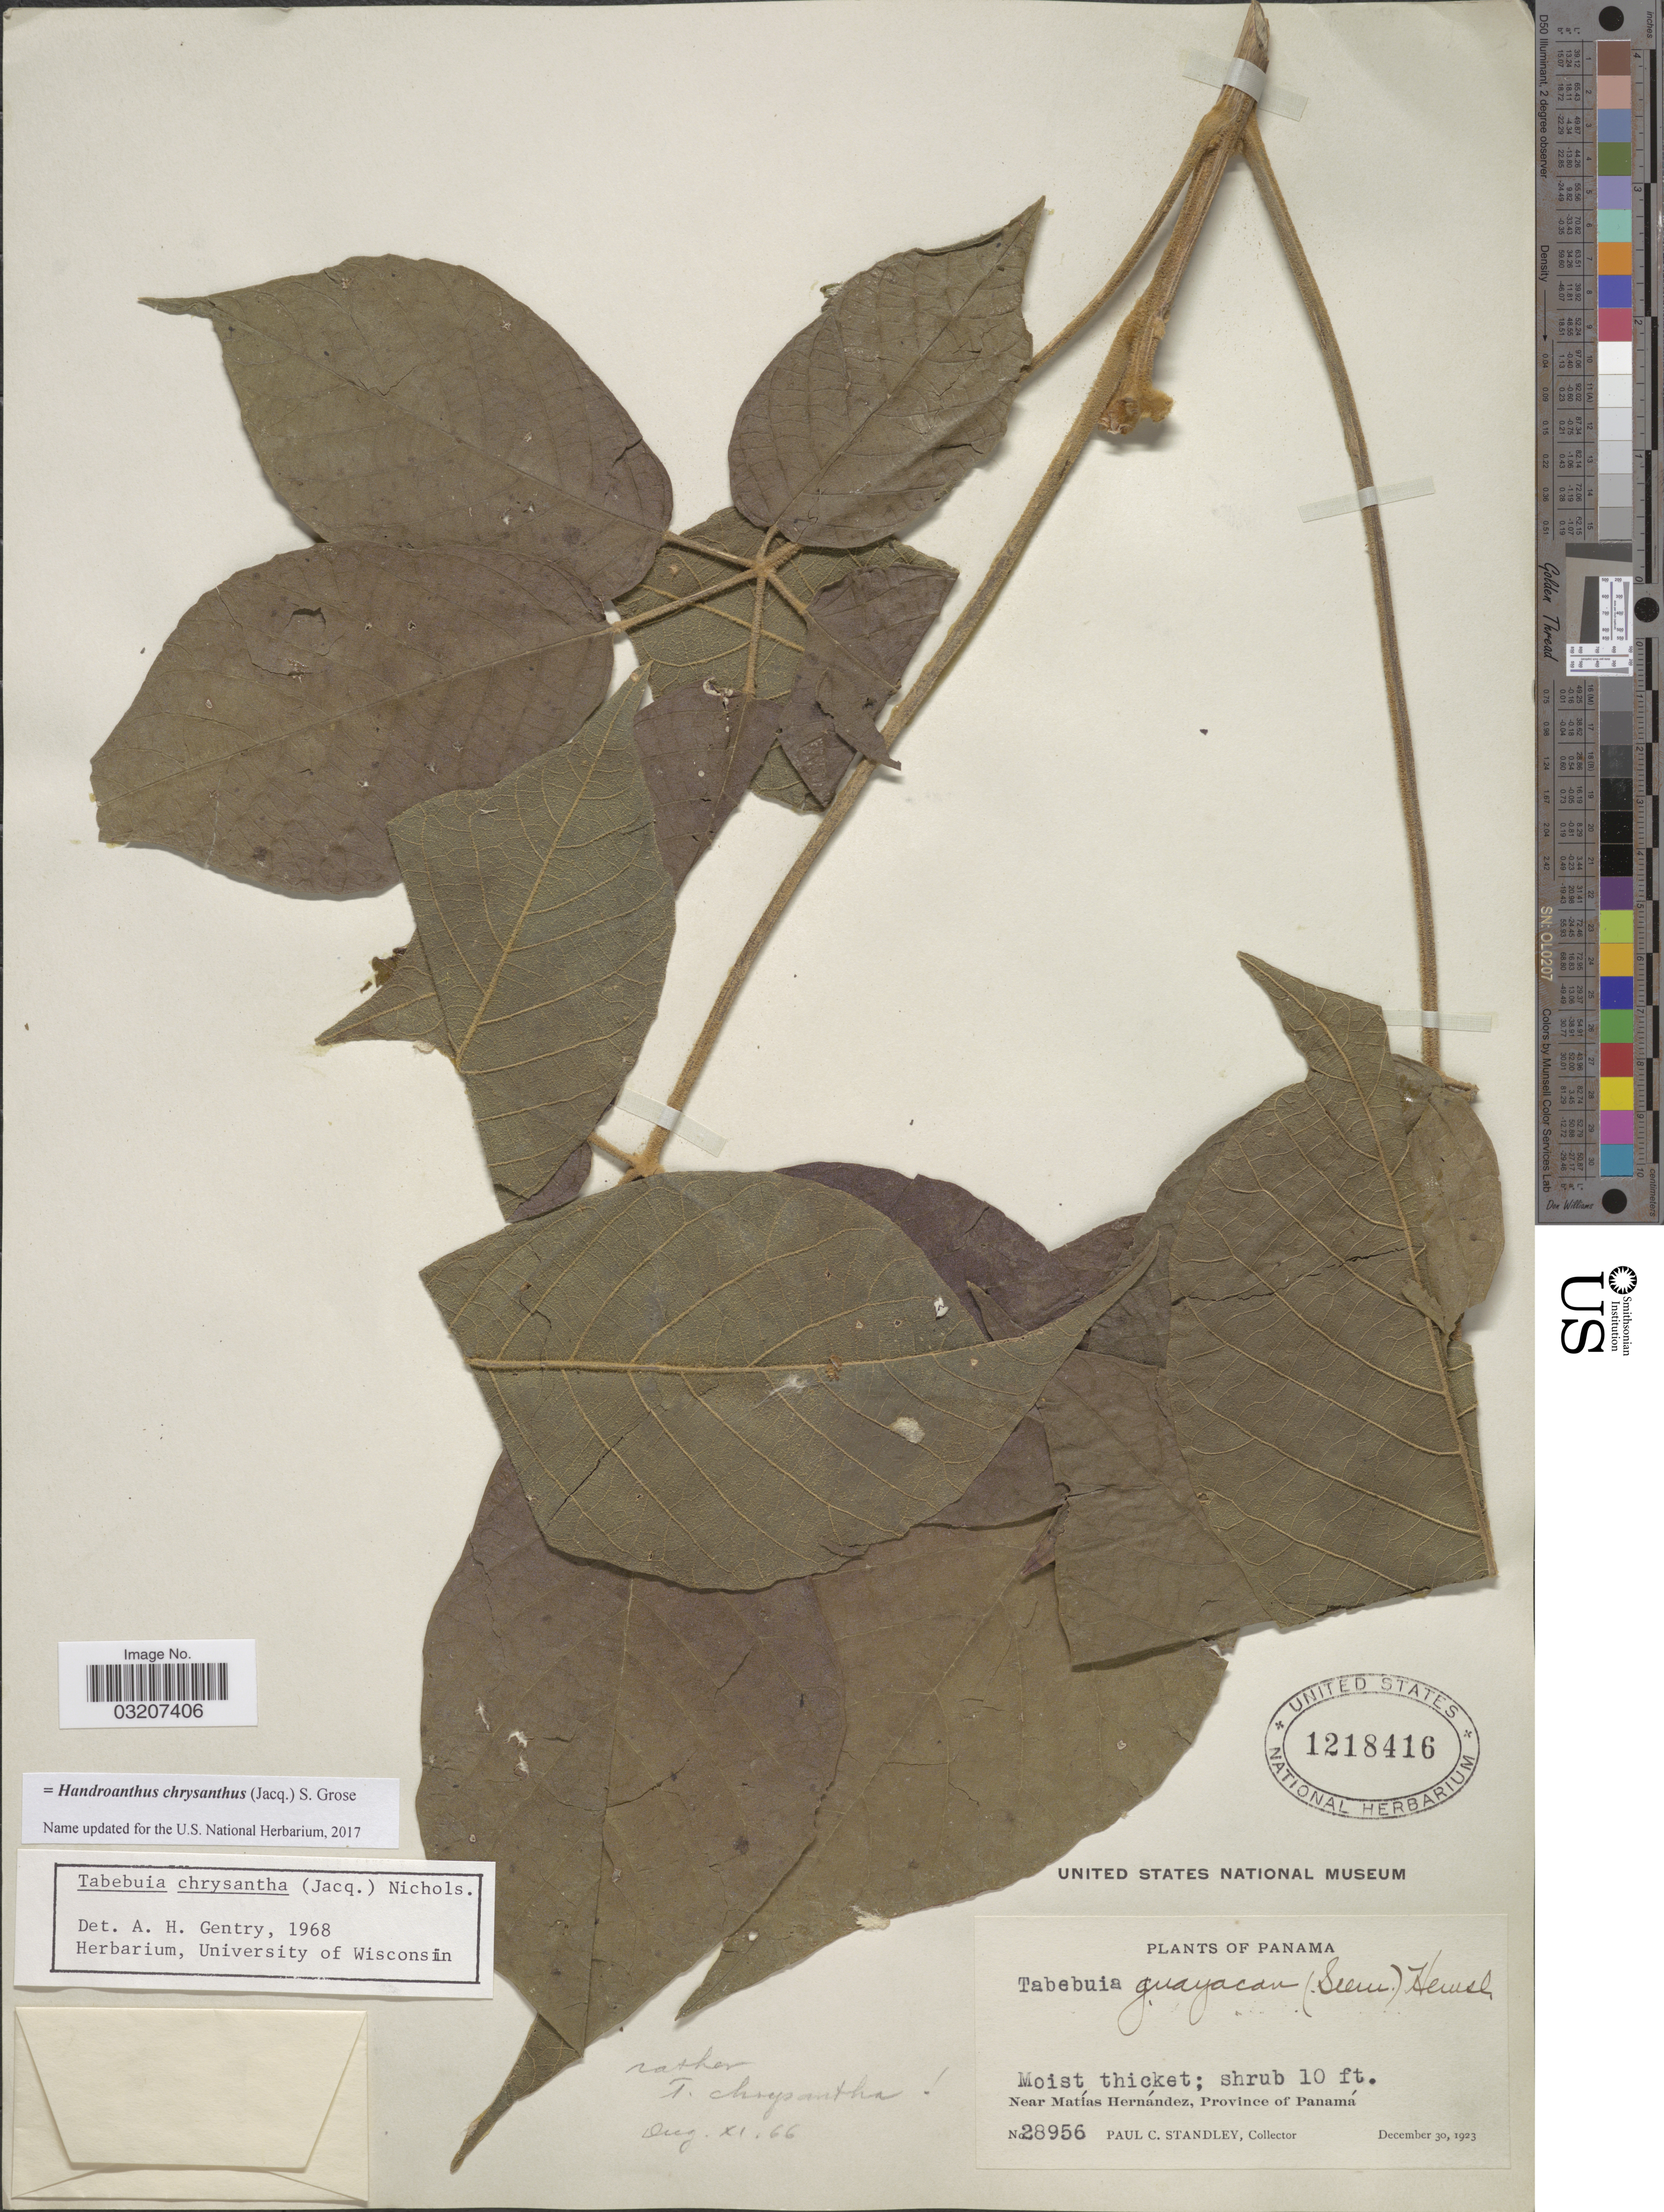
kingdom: Plantae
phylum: Tracheophyta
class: Magnoliopsida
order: Lamiales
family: Bignoniaceae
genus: Handroanthus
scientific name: Handroanthus chrysanthus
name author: (Jacq.) S.O. Grose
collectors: P. C. Standley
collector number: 28956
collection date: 1923-12-30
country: Panama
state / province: Panamá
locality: Near Matías Hernández.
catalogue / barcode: US 1218416